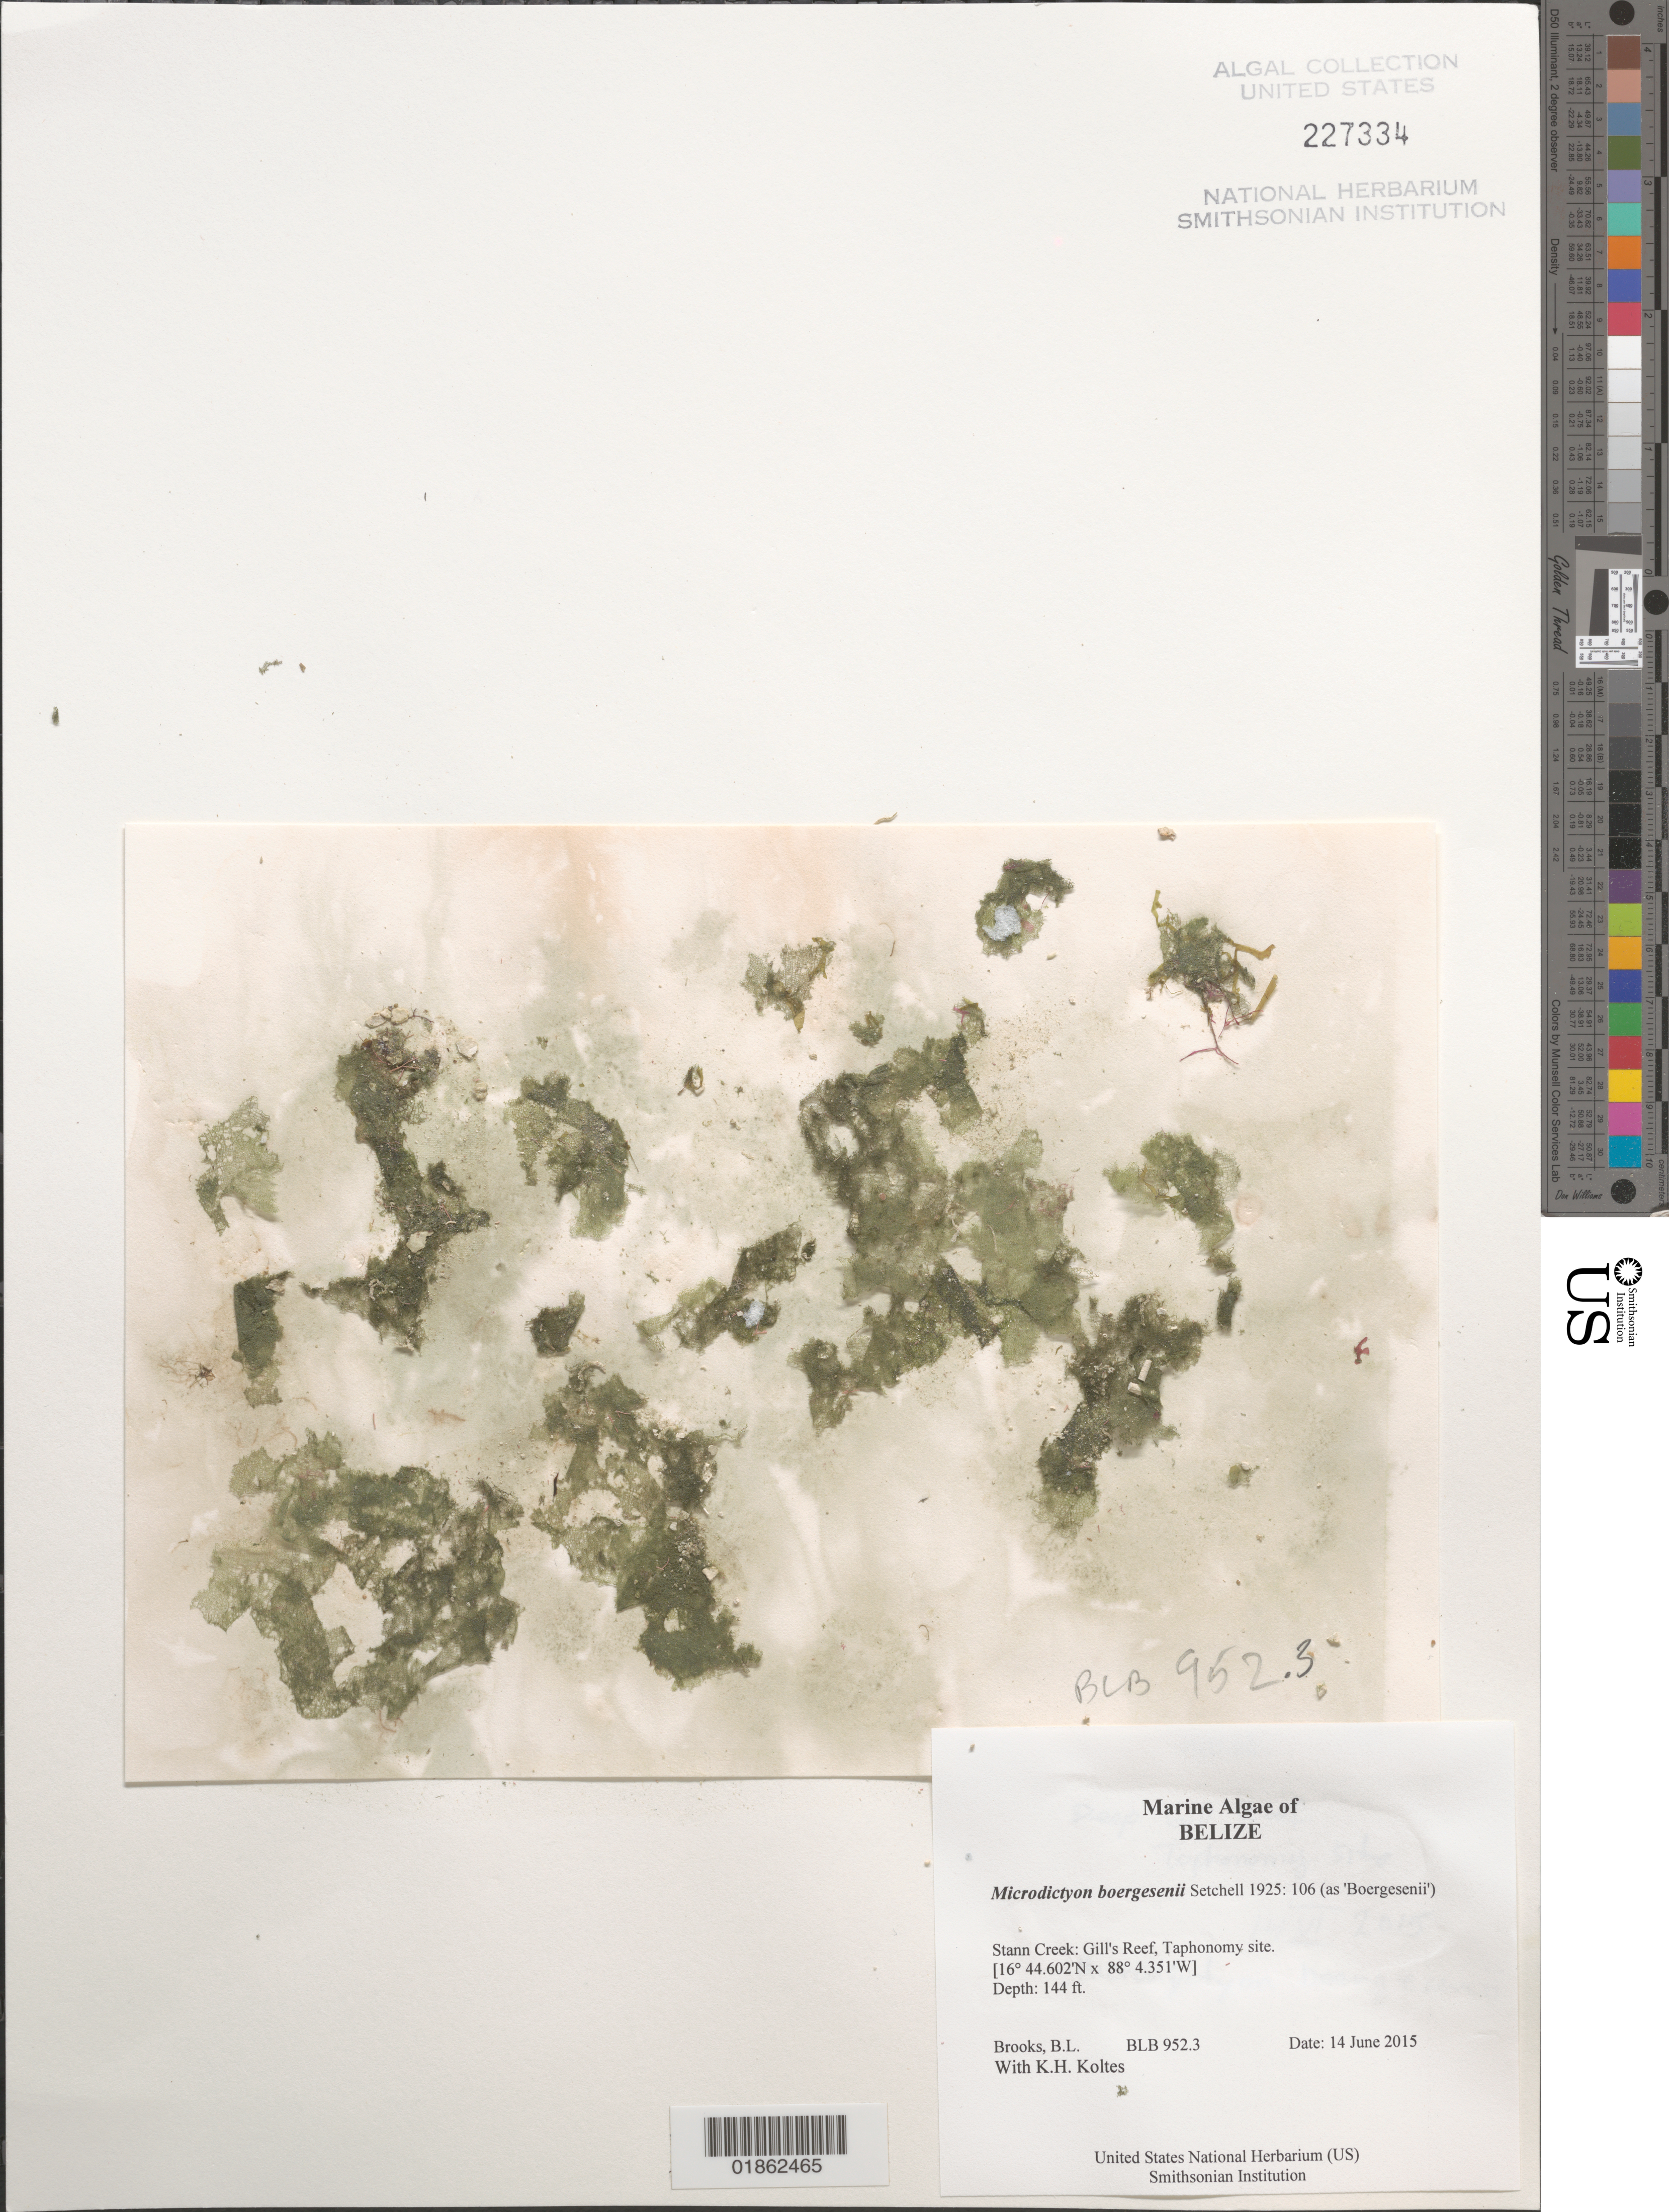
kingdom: Plantae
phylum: Chlorophyta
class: Ulvophyceae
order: Cladophorales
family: Cladophoraceae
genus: Cladophora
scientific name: Cladophora sp.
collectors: B. Brooks & K. Koltes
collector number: BLB 952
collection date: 2015-06-13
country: Belize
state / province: Stann Creek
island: Carrie Bow Cay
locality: Carrie Bow Cay - NE, Survey Site #1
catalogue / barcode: US 227334